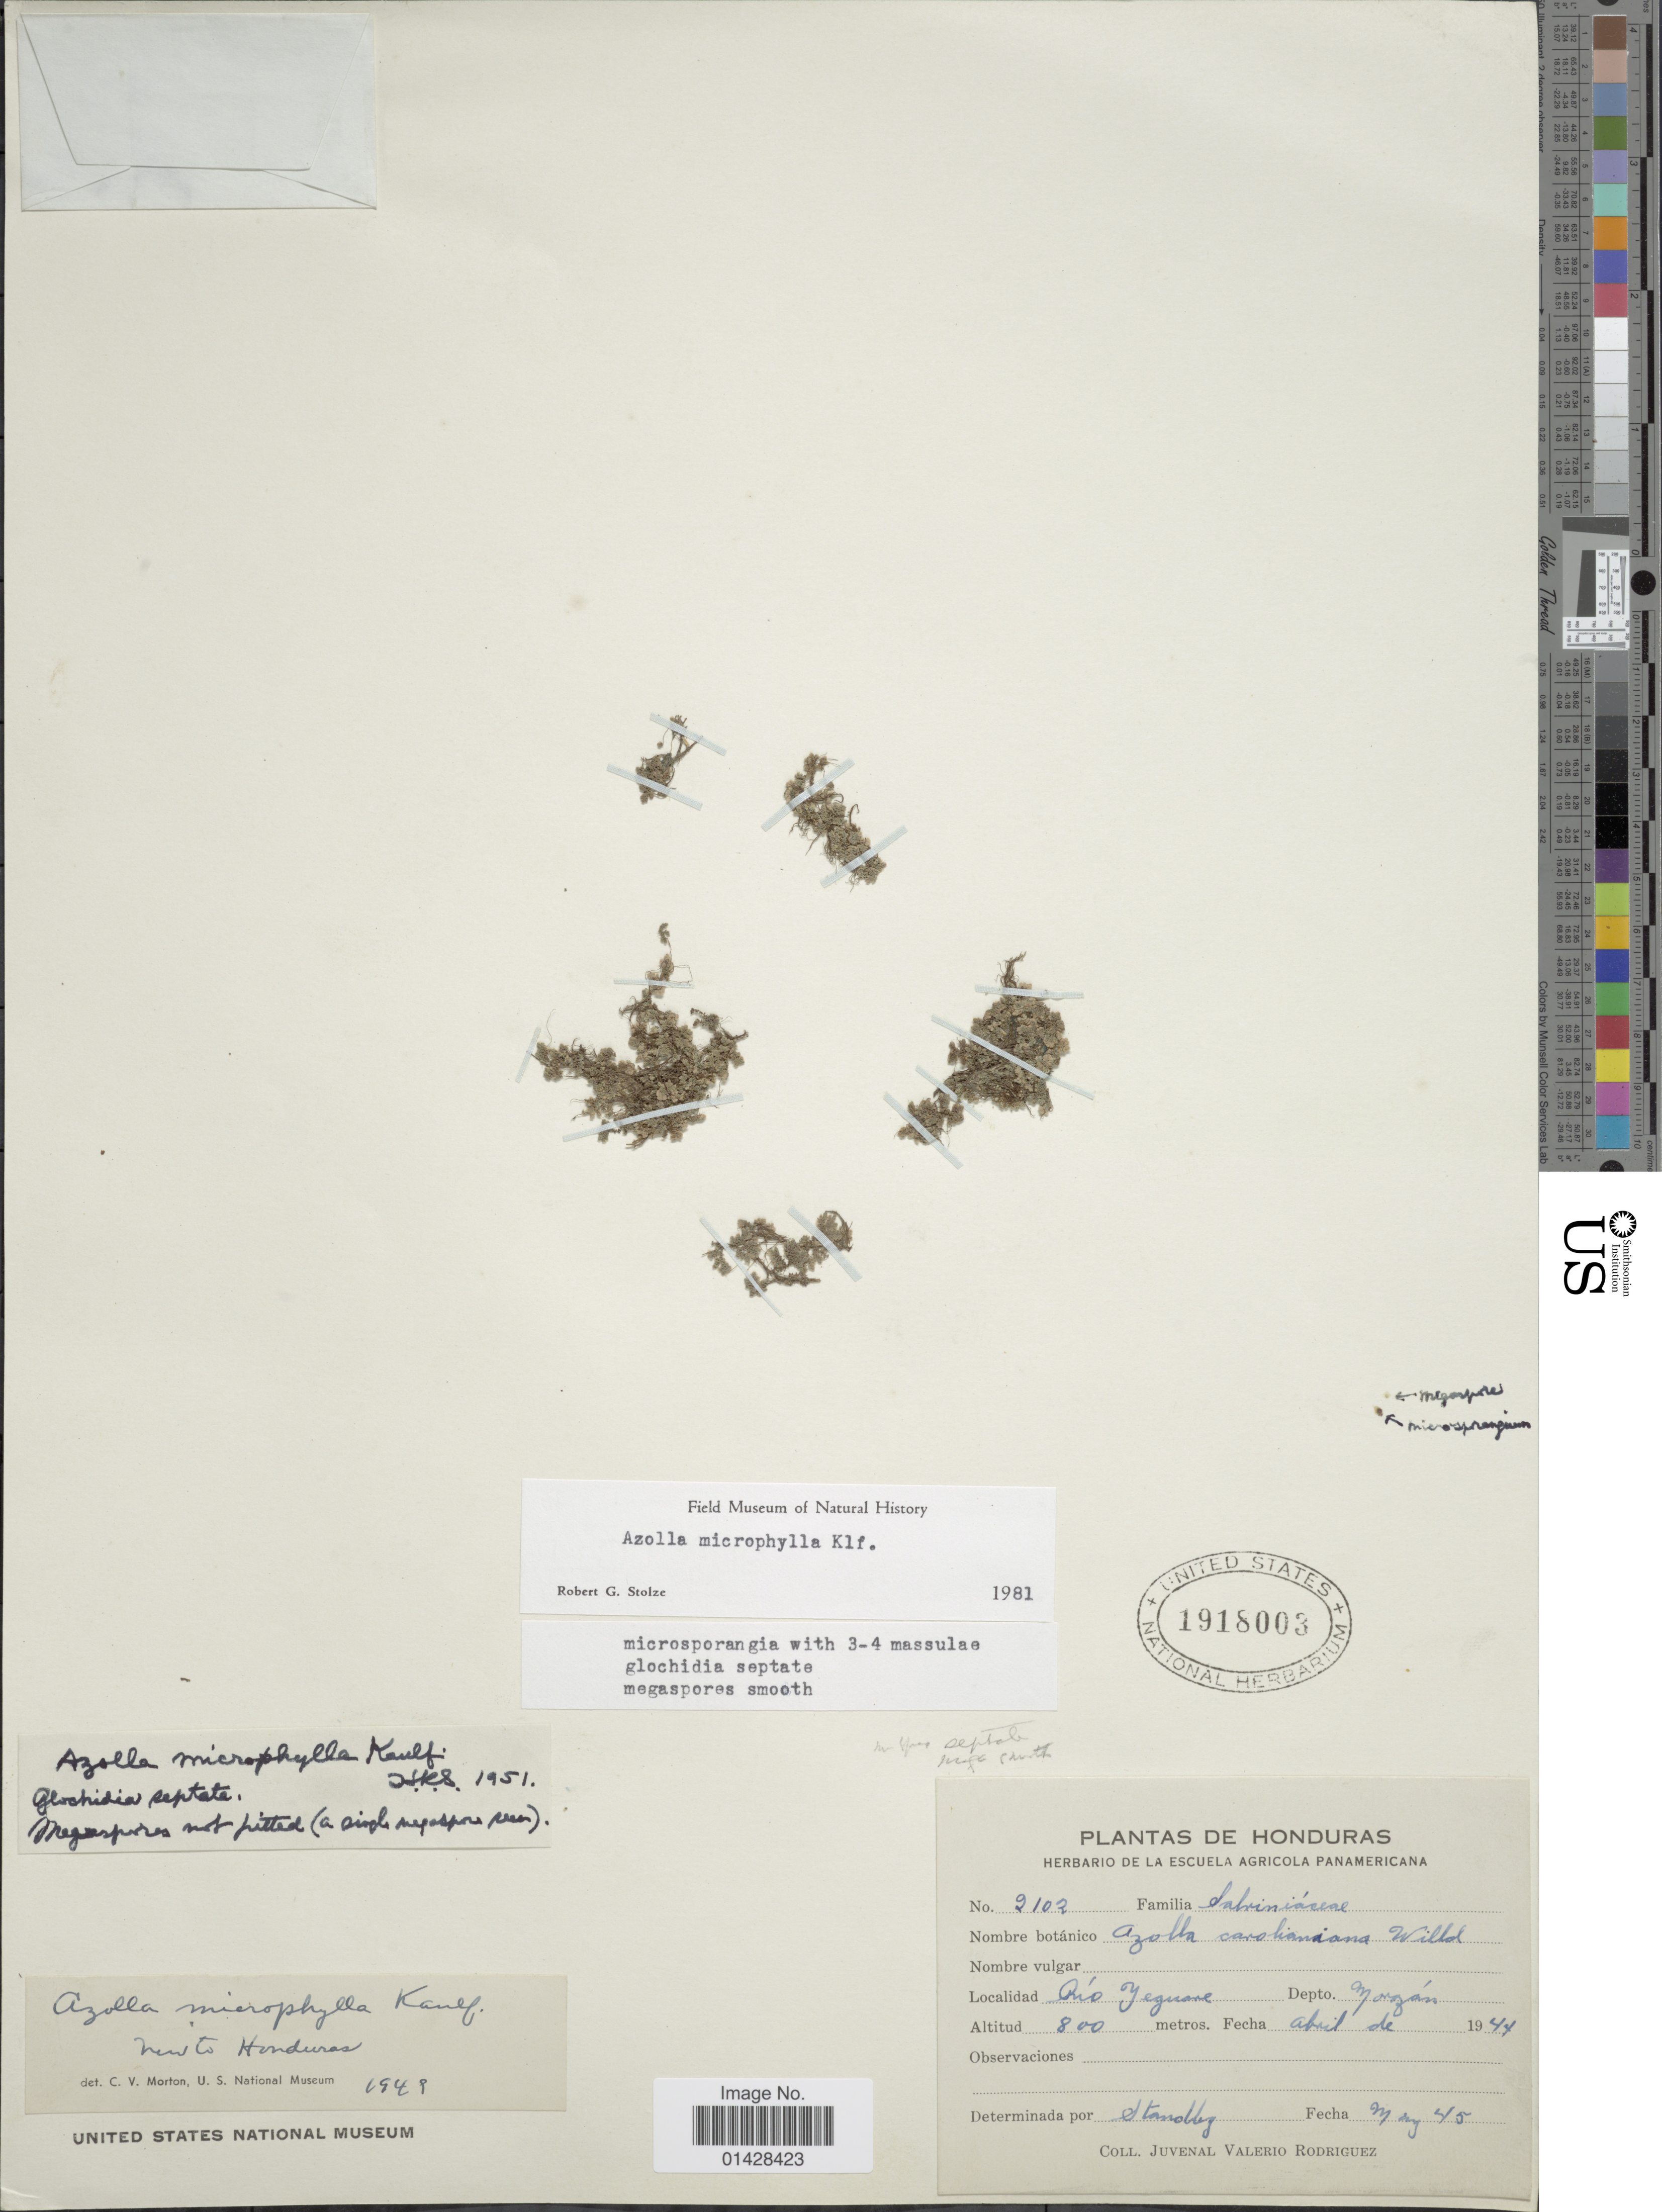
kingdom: Plantae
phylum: Tracheophyta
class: Polypodiopsida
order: Salviniales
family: Salviniaceae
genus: Azolla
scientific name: Azolla microphylla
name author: Kaulf.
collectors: J. Rodriguez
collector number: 2102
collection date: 1944-04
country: Honduras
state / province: Fco. Morazán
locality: Rio Yeguane, Depto Morazán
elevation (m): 800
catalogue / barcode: US 1918003